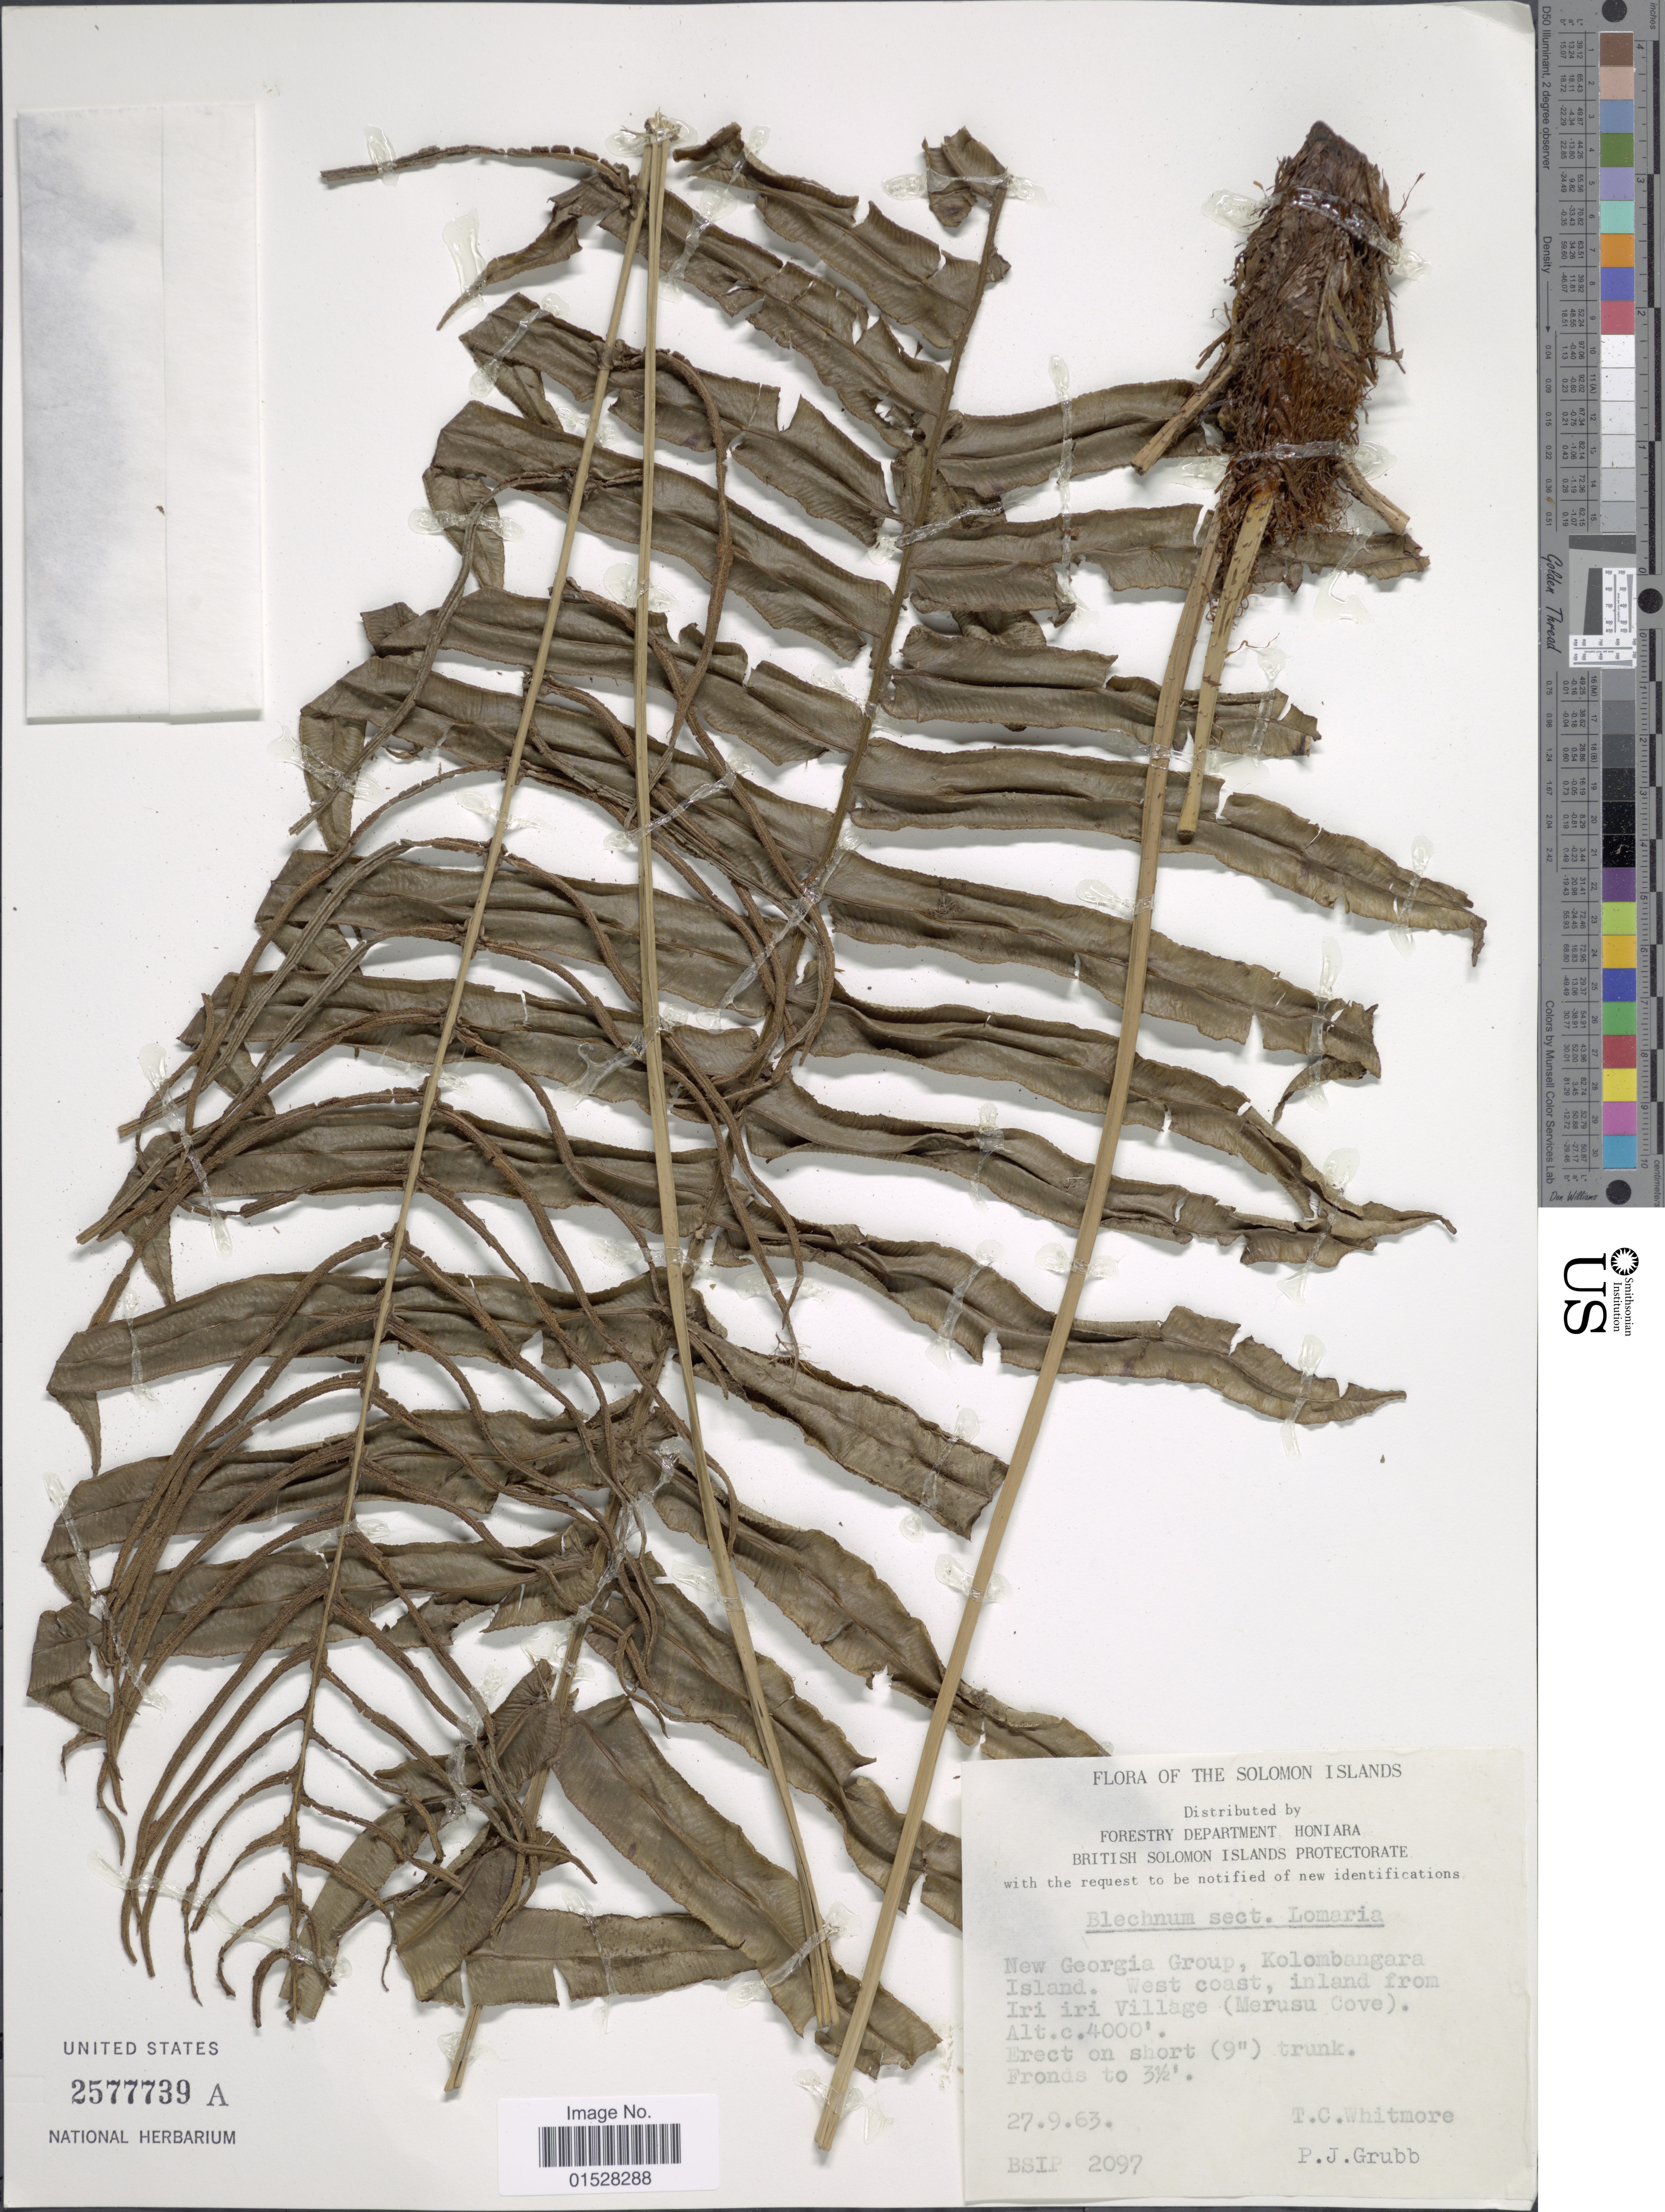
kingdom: Plantae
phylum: Tracheophyta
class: Polypodiopsida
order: Polypodiales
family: Blechnaceae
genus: Blechnum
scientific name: Blechnum sp.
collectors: T. C. Whitmore & P. J. Grubb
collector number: BSIP2097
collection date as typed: Transcribed d/m/y: 27/9/63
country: Solomon Islands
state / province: Solomon Islands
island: Kolombangara [Nduke]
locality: New Georgia Group, Kolombangara Island, West coast, inland from Iri iri village (Merusu Cove).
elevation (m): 1219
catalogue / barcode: US 2577739A